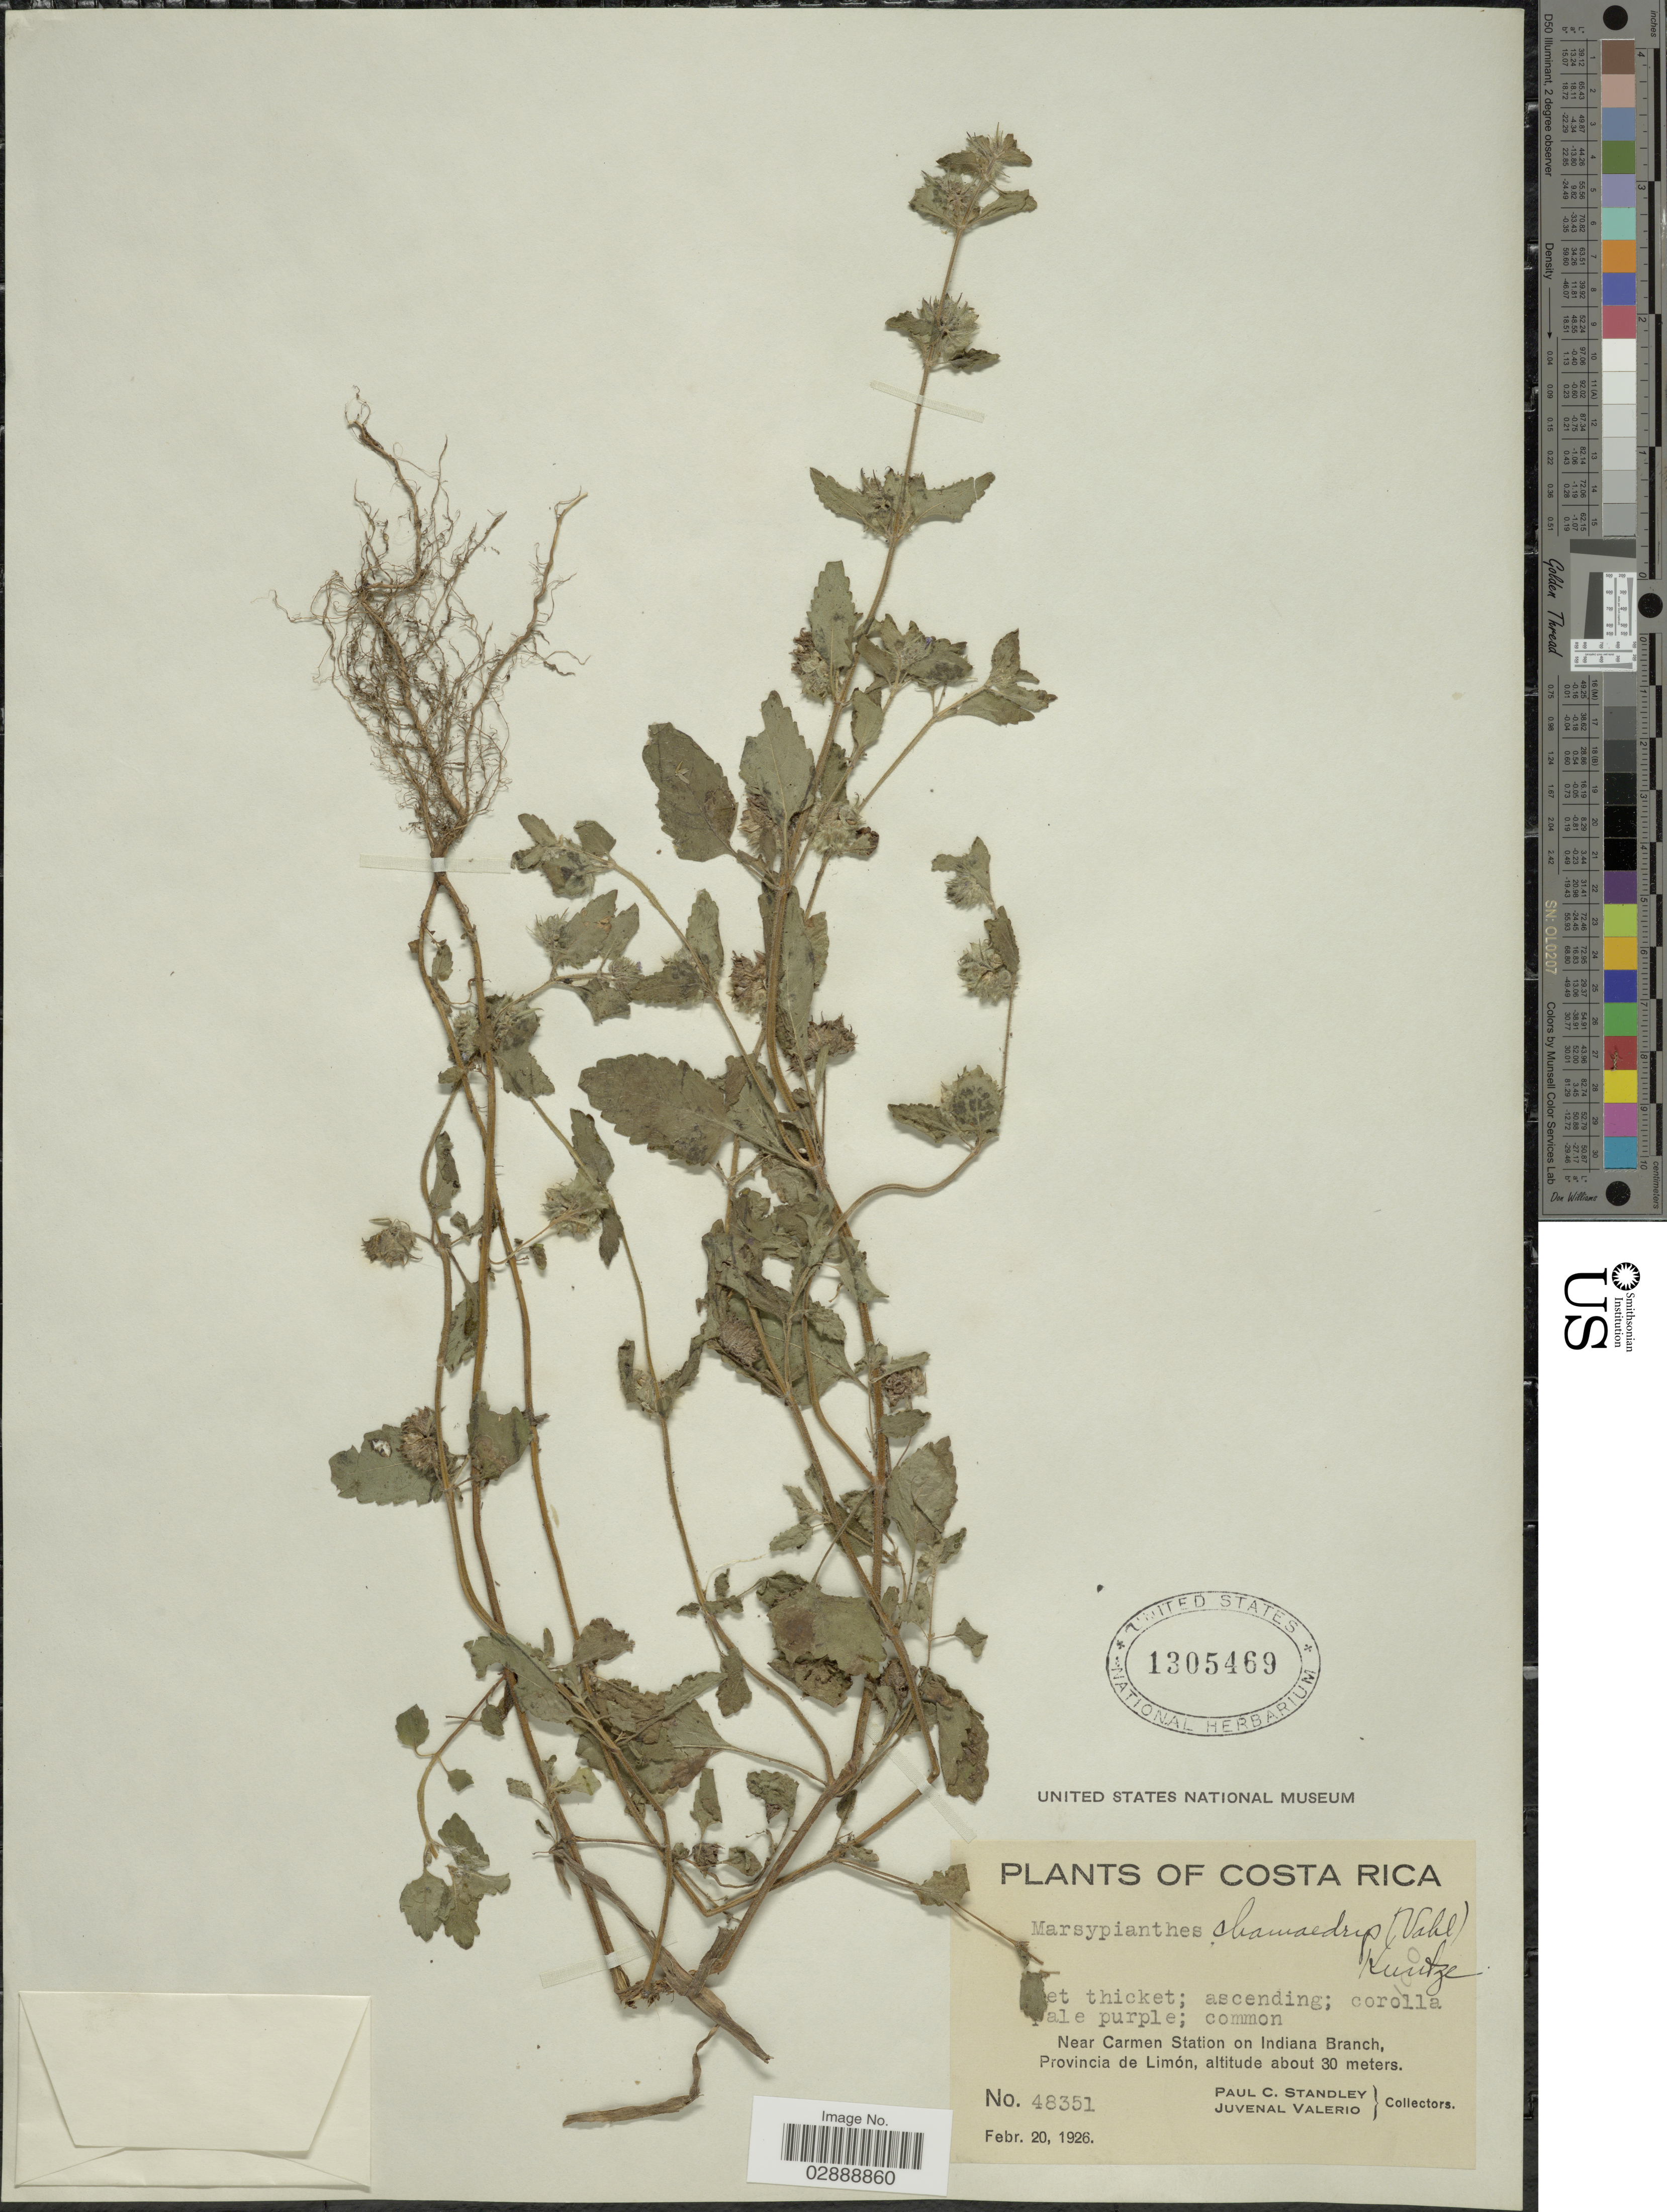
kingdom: Plantae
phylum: Tracheophyta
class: Magnoliopsida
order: Lamiales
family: Lamiaceae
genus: Marsypianthes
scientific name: Marsypianthes chamaedrys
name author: (Vahl) Kuntze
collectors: P. C. Standley & J. Valerio R.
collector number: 48351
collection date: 1926-02-20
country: Costa Rica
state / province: Limón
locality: Near Carmen Station on Indiana Branch.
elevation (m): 30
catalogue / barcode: US 1305469